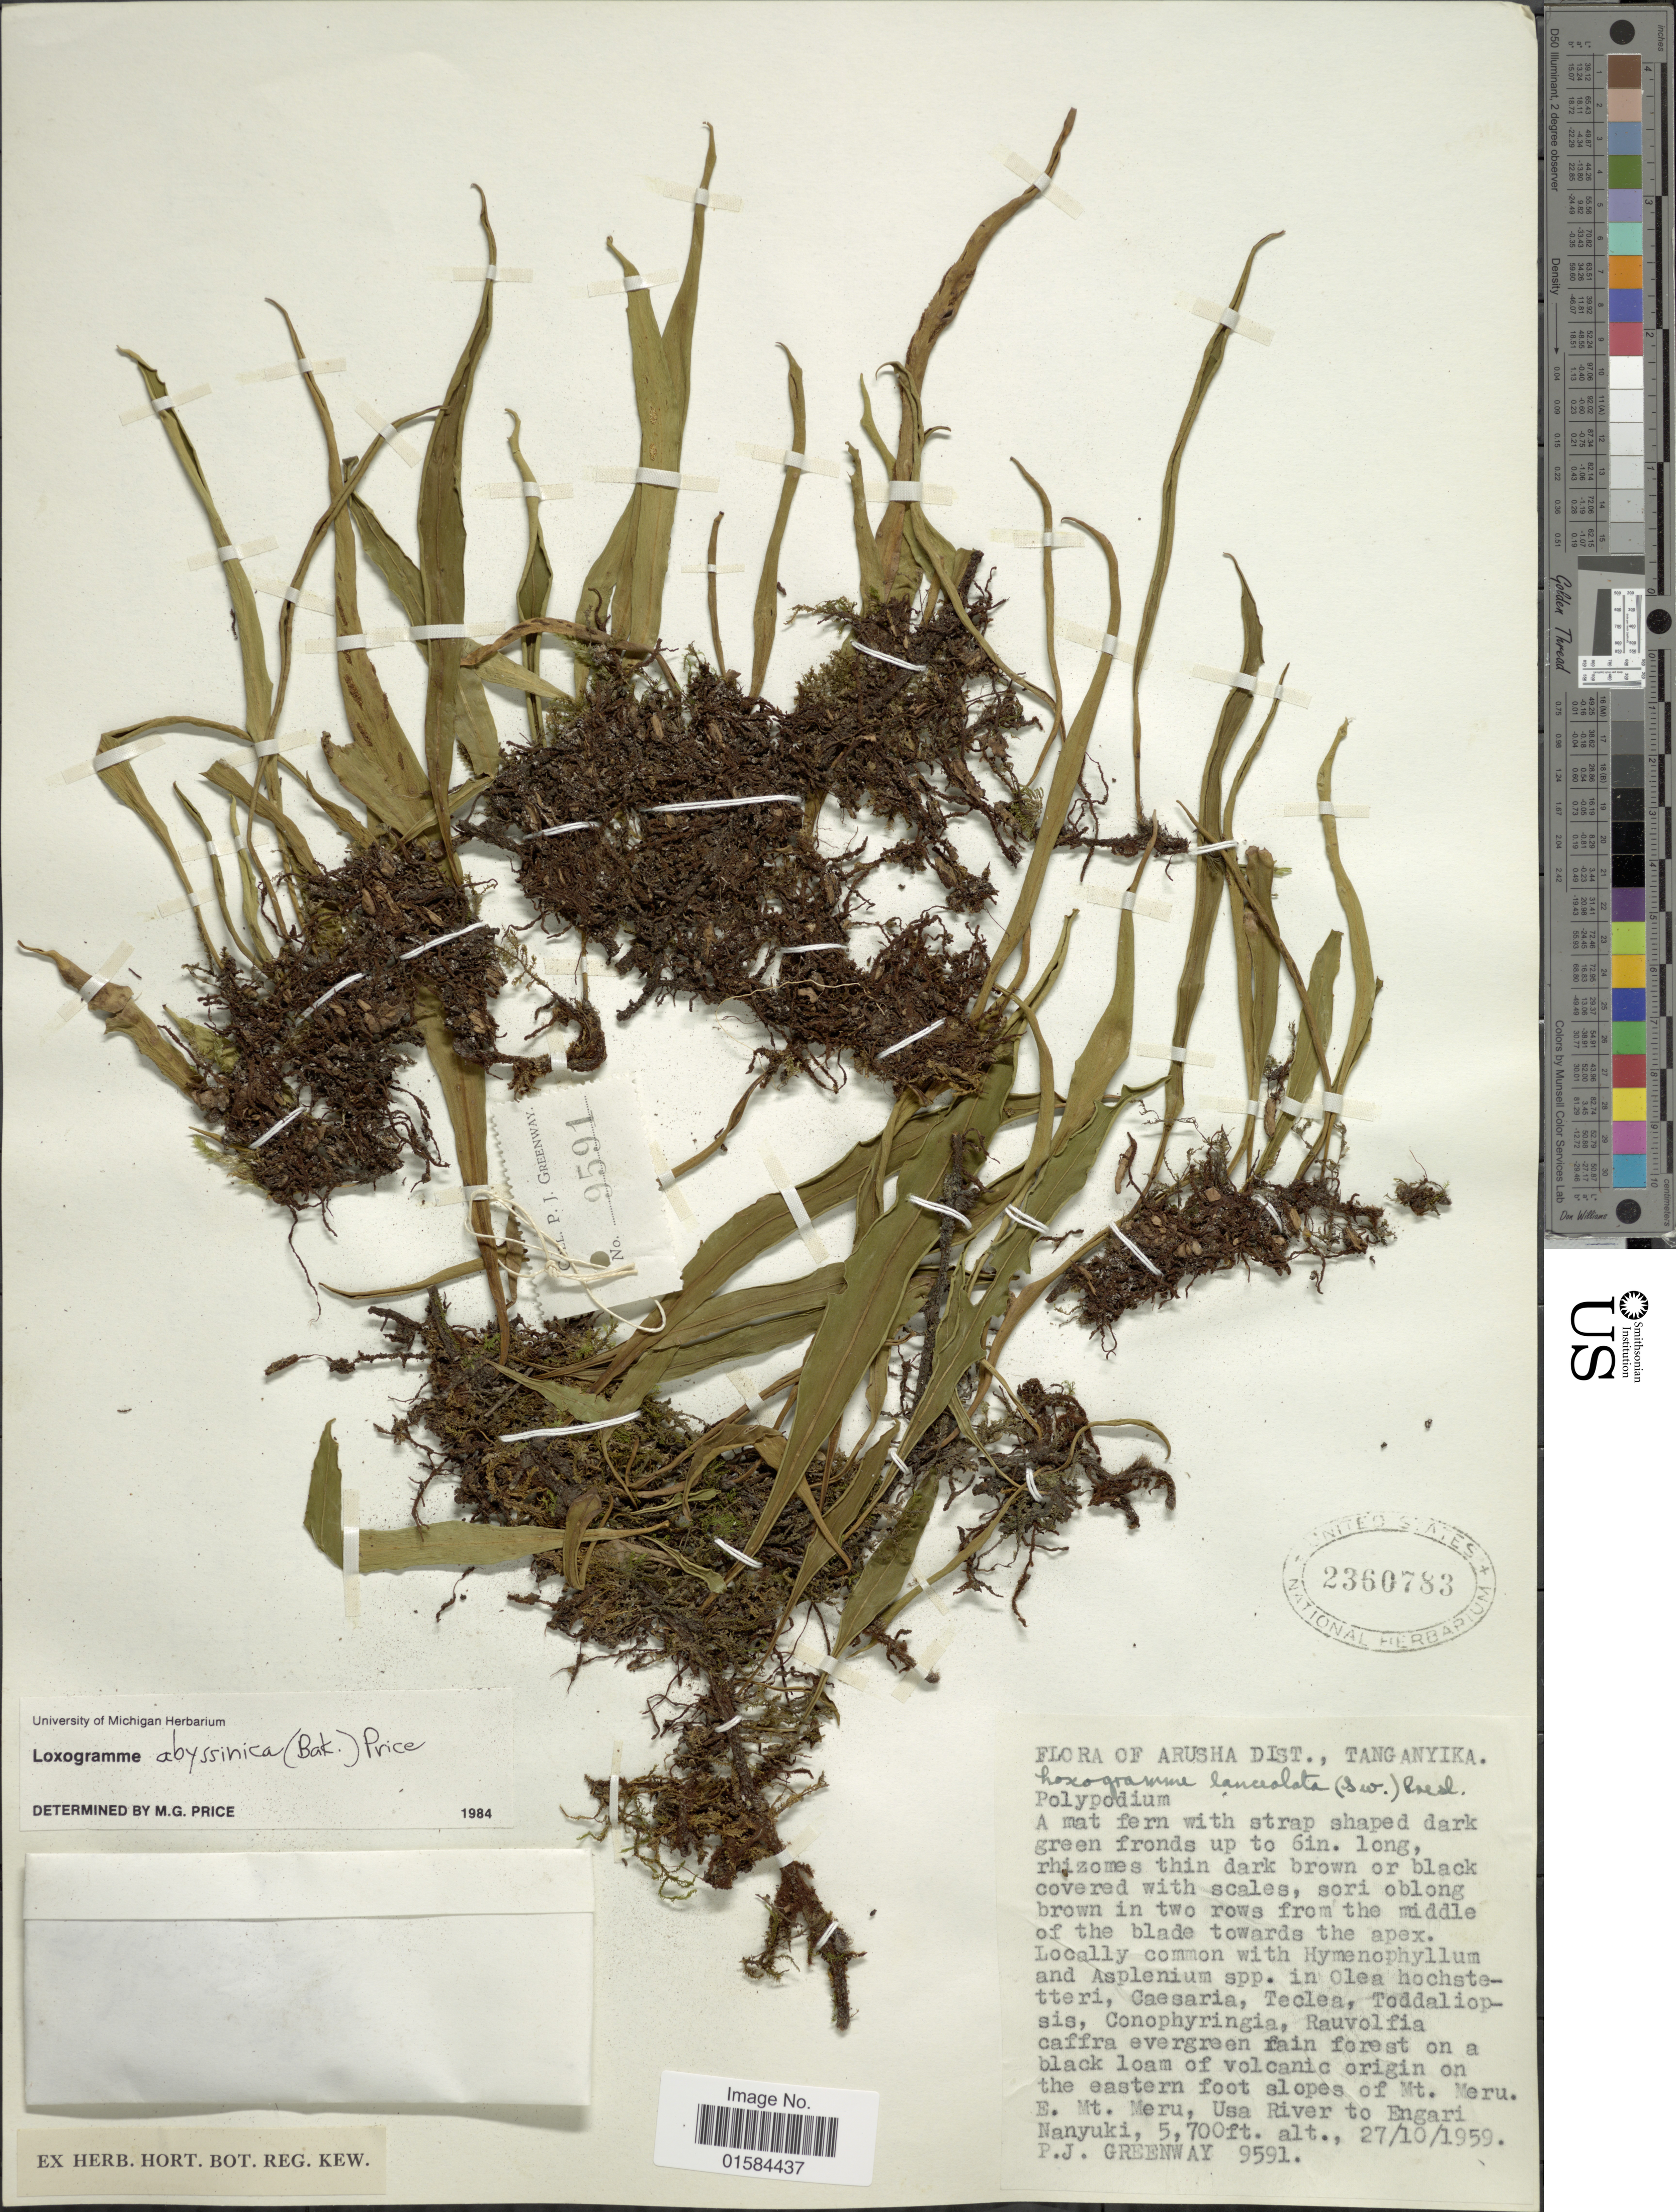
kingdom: Plantae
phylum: Tracheophyta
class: Polypodiopsida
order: Polypodiales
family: Polypodiaceae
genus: Loxogramme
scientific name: Loxogramme abyssinica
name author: (Baker) Price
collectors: P. J. Greenway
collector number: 9591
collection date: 1959-10-27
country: Tanzania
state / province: Arusha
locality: Arusha Dist., Tanganyika, eastern foot slopes of Mt. Meru, E Mt. Meru, usa River to Engari, Nanyuki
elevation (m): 1737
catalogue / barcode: US 2360783